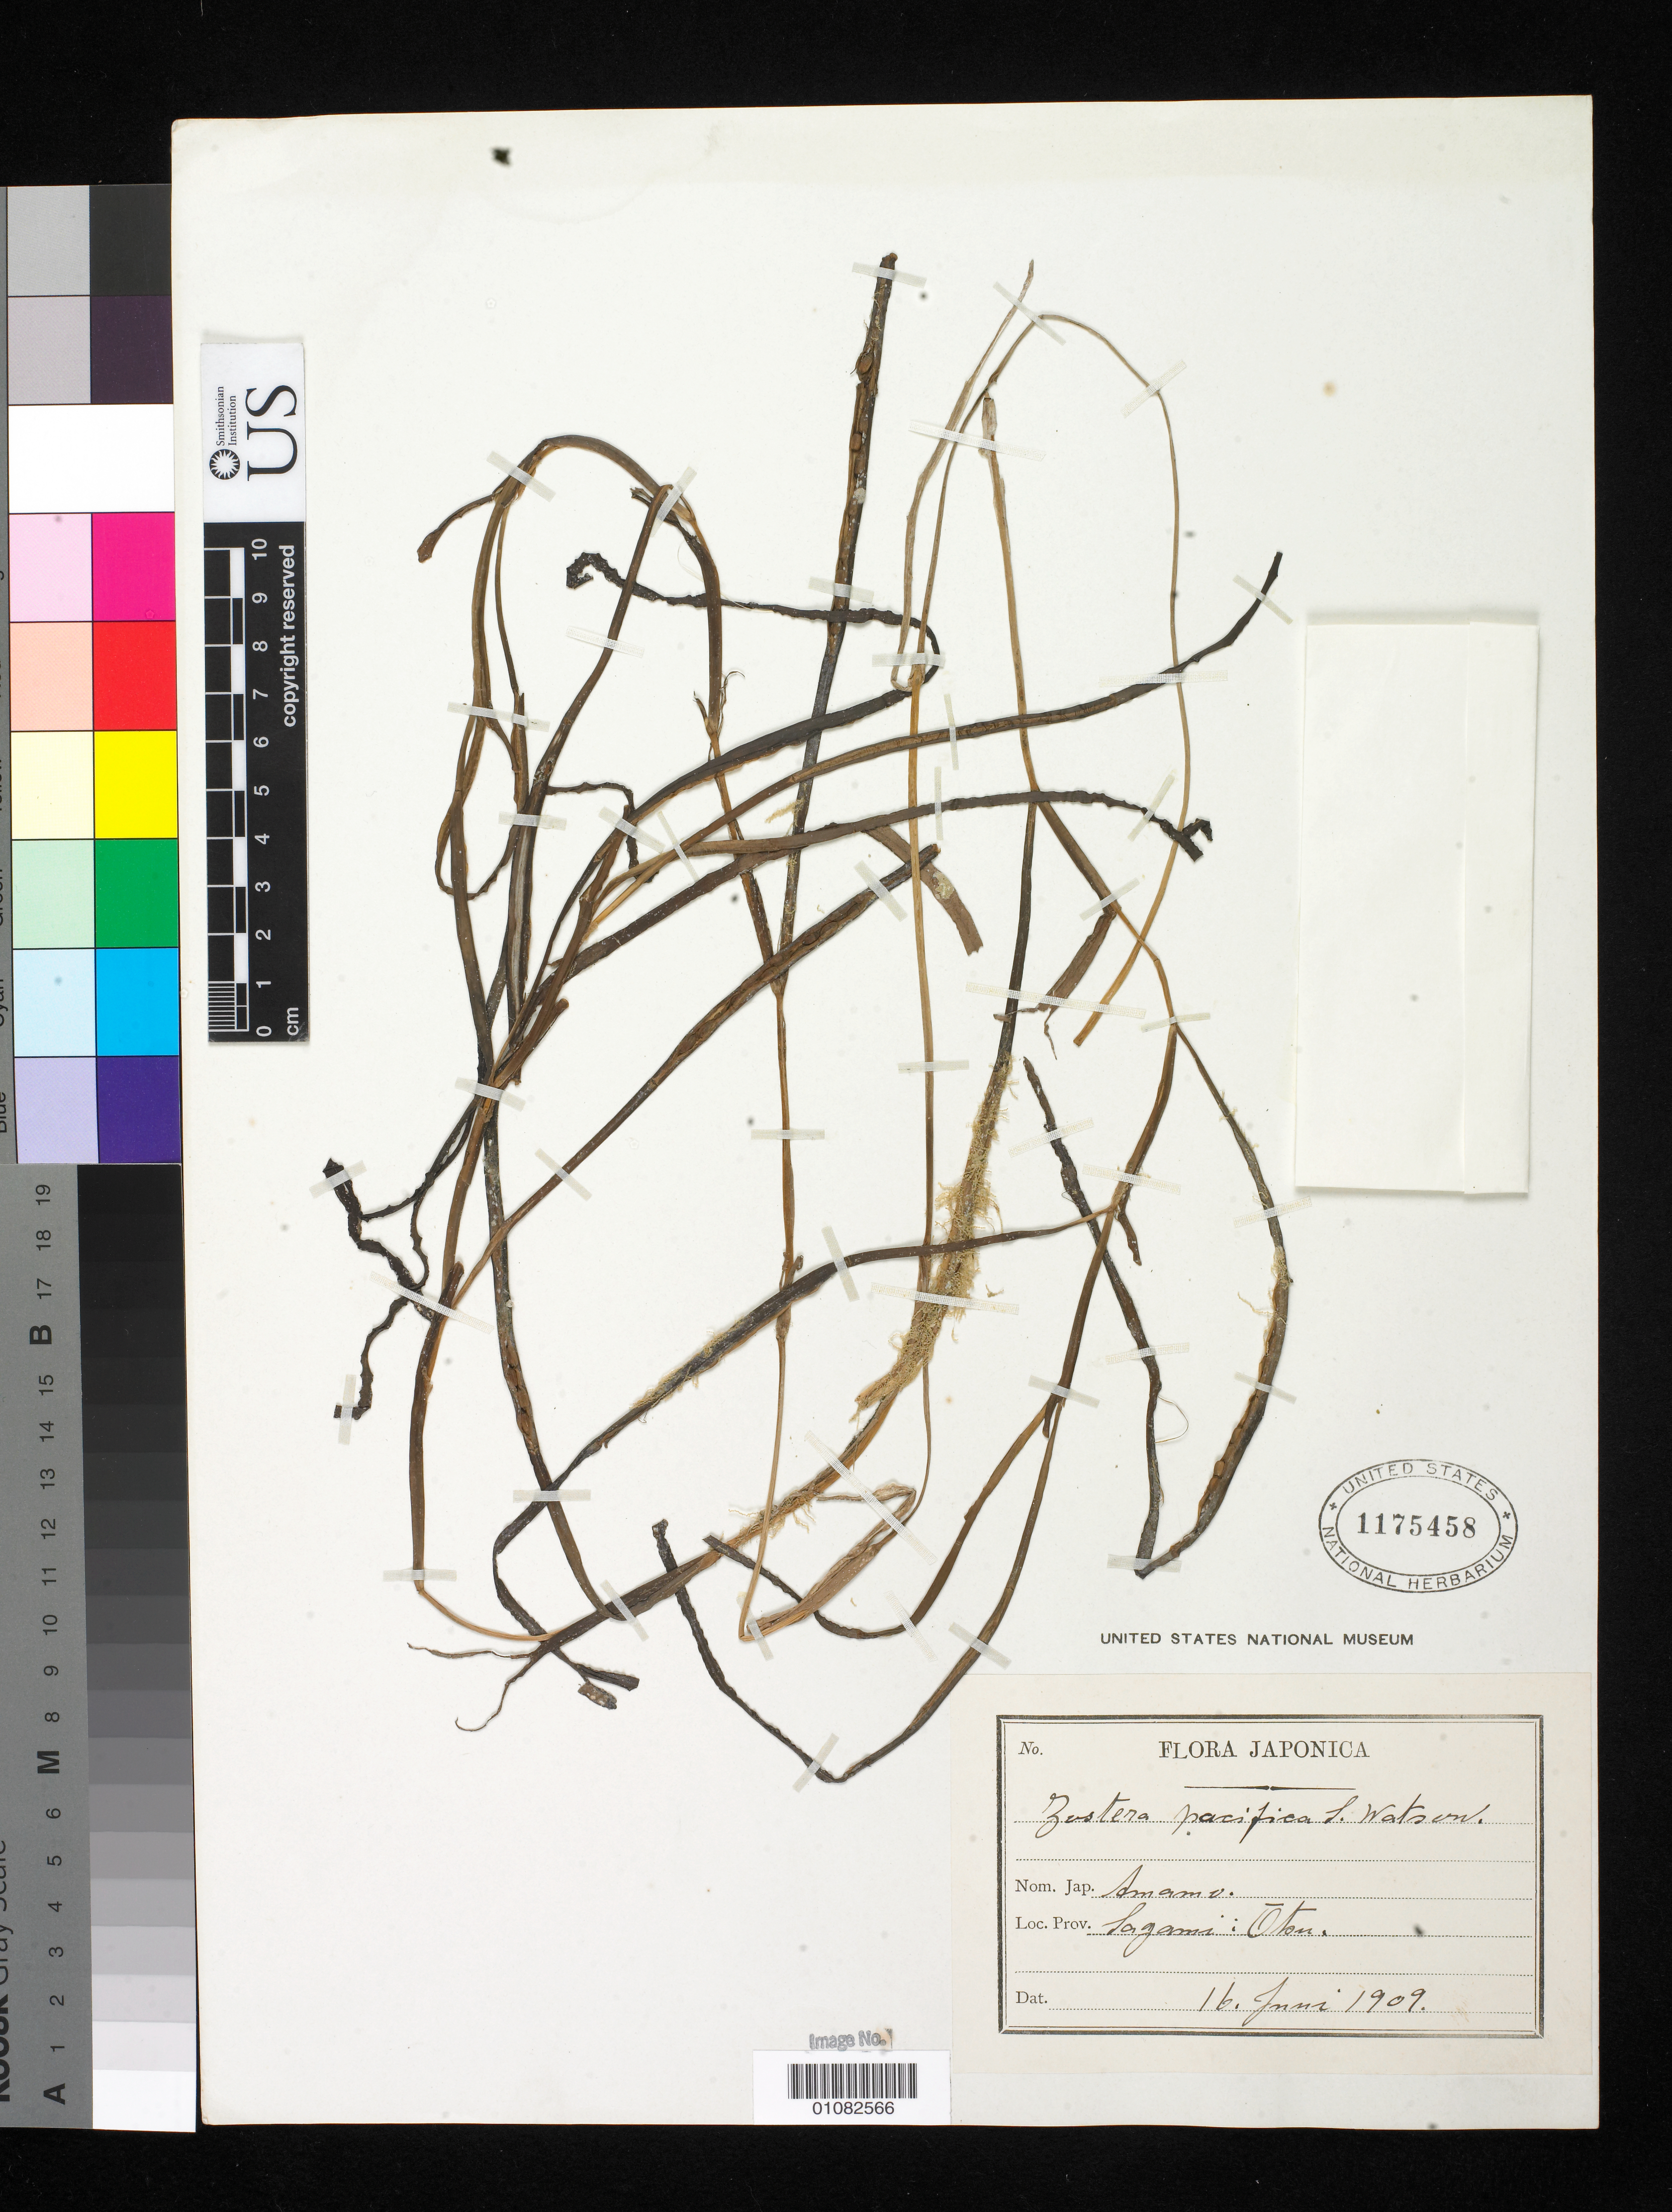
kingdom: Plantae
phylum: Tracheophyta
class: Liliopsida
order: Alismatales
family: Zosteraceae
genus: Zostera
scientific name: Zostera pacifica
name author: S. Watson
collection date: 1909-06-16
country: Japan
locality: Amami, Sagami, Oton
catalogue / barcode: US 1175458